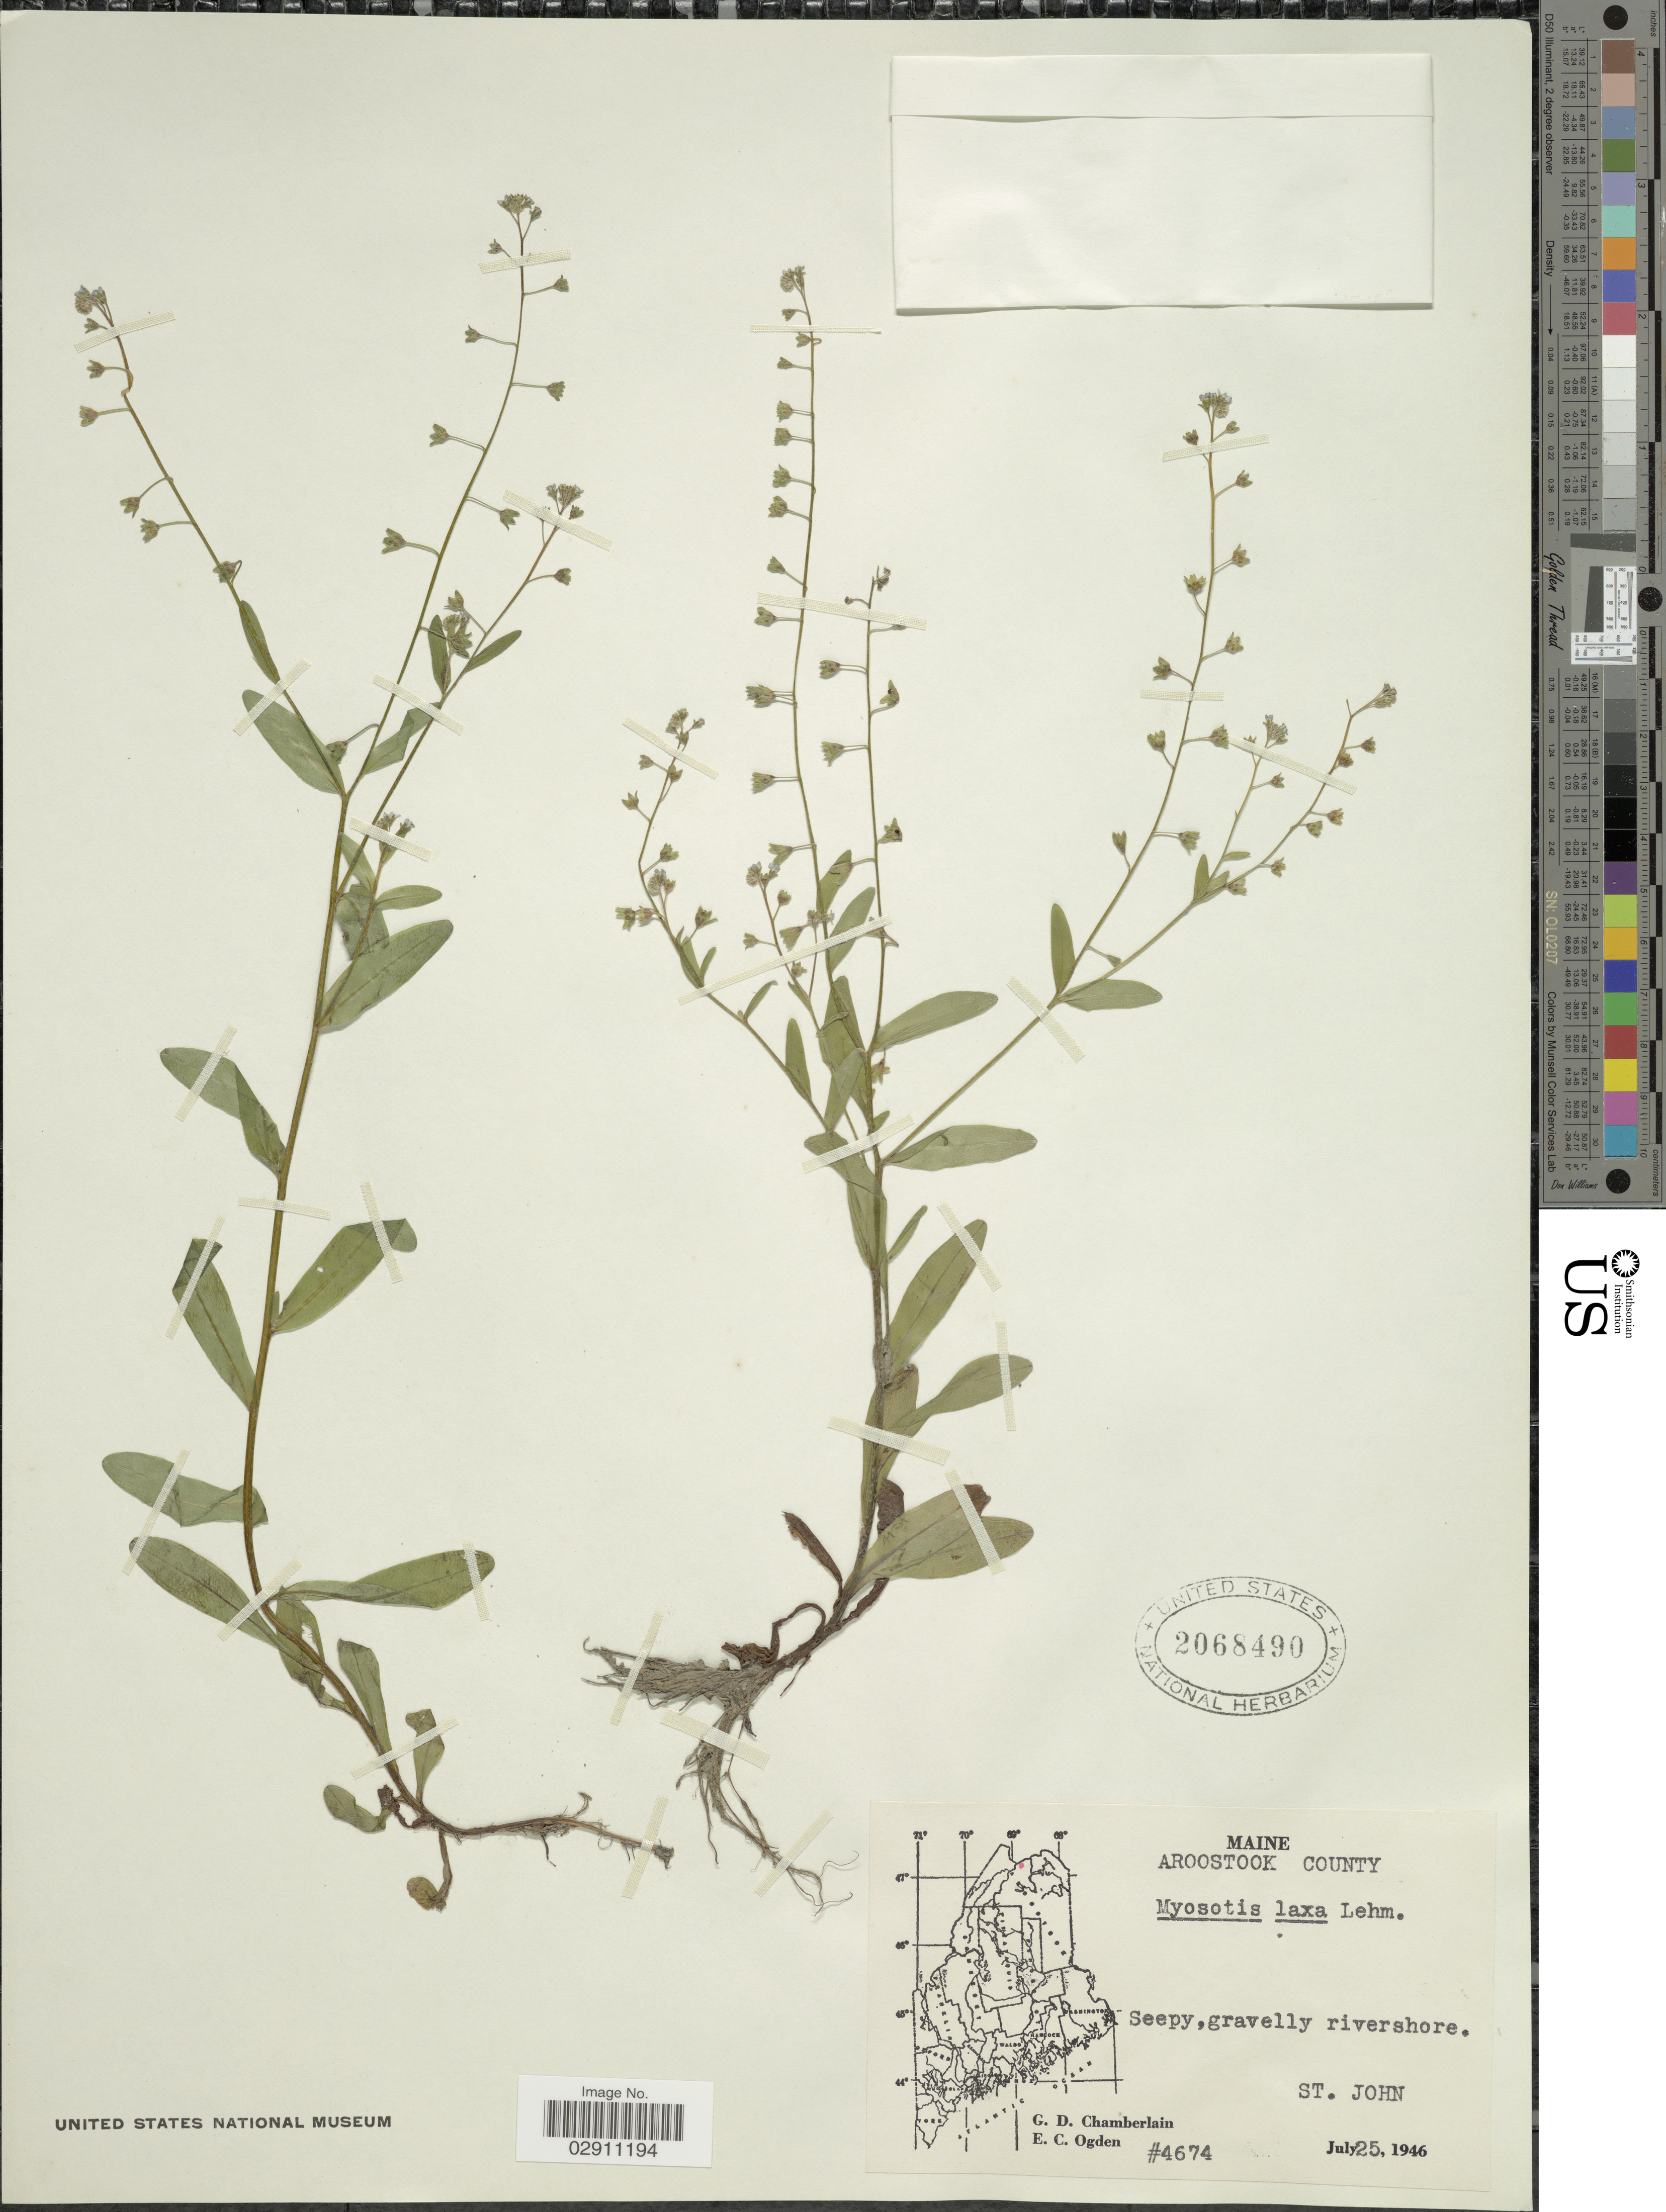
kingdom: Plantae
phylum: Tracheophyta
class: Magnoliopsida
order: Boraginales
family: Boraginaceae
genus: Myosotis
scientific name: Myosotis laxa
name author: F. Lehm.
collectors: G. D. Chamberlain & E. Ogden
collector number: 4674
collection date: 1946-07-25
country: United States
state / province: Maine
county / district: Aroostook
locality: St. John.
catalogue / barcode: US 2068490